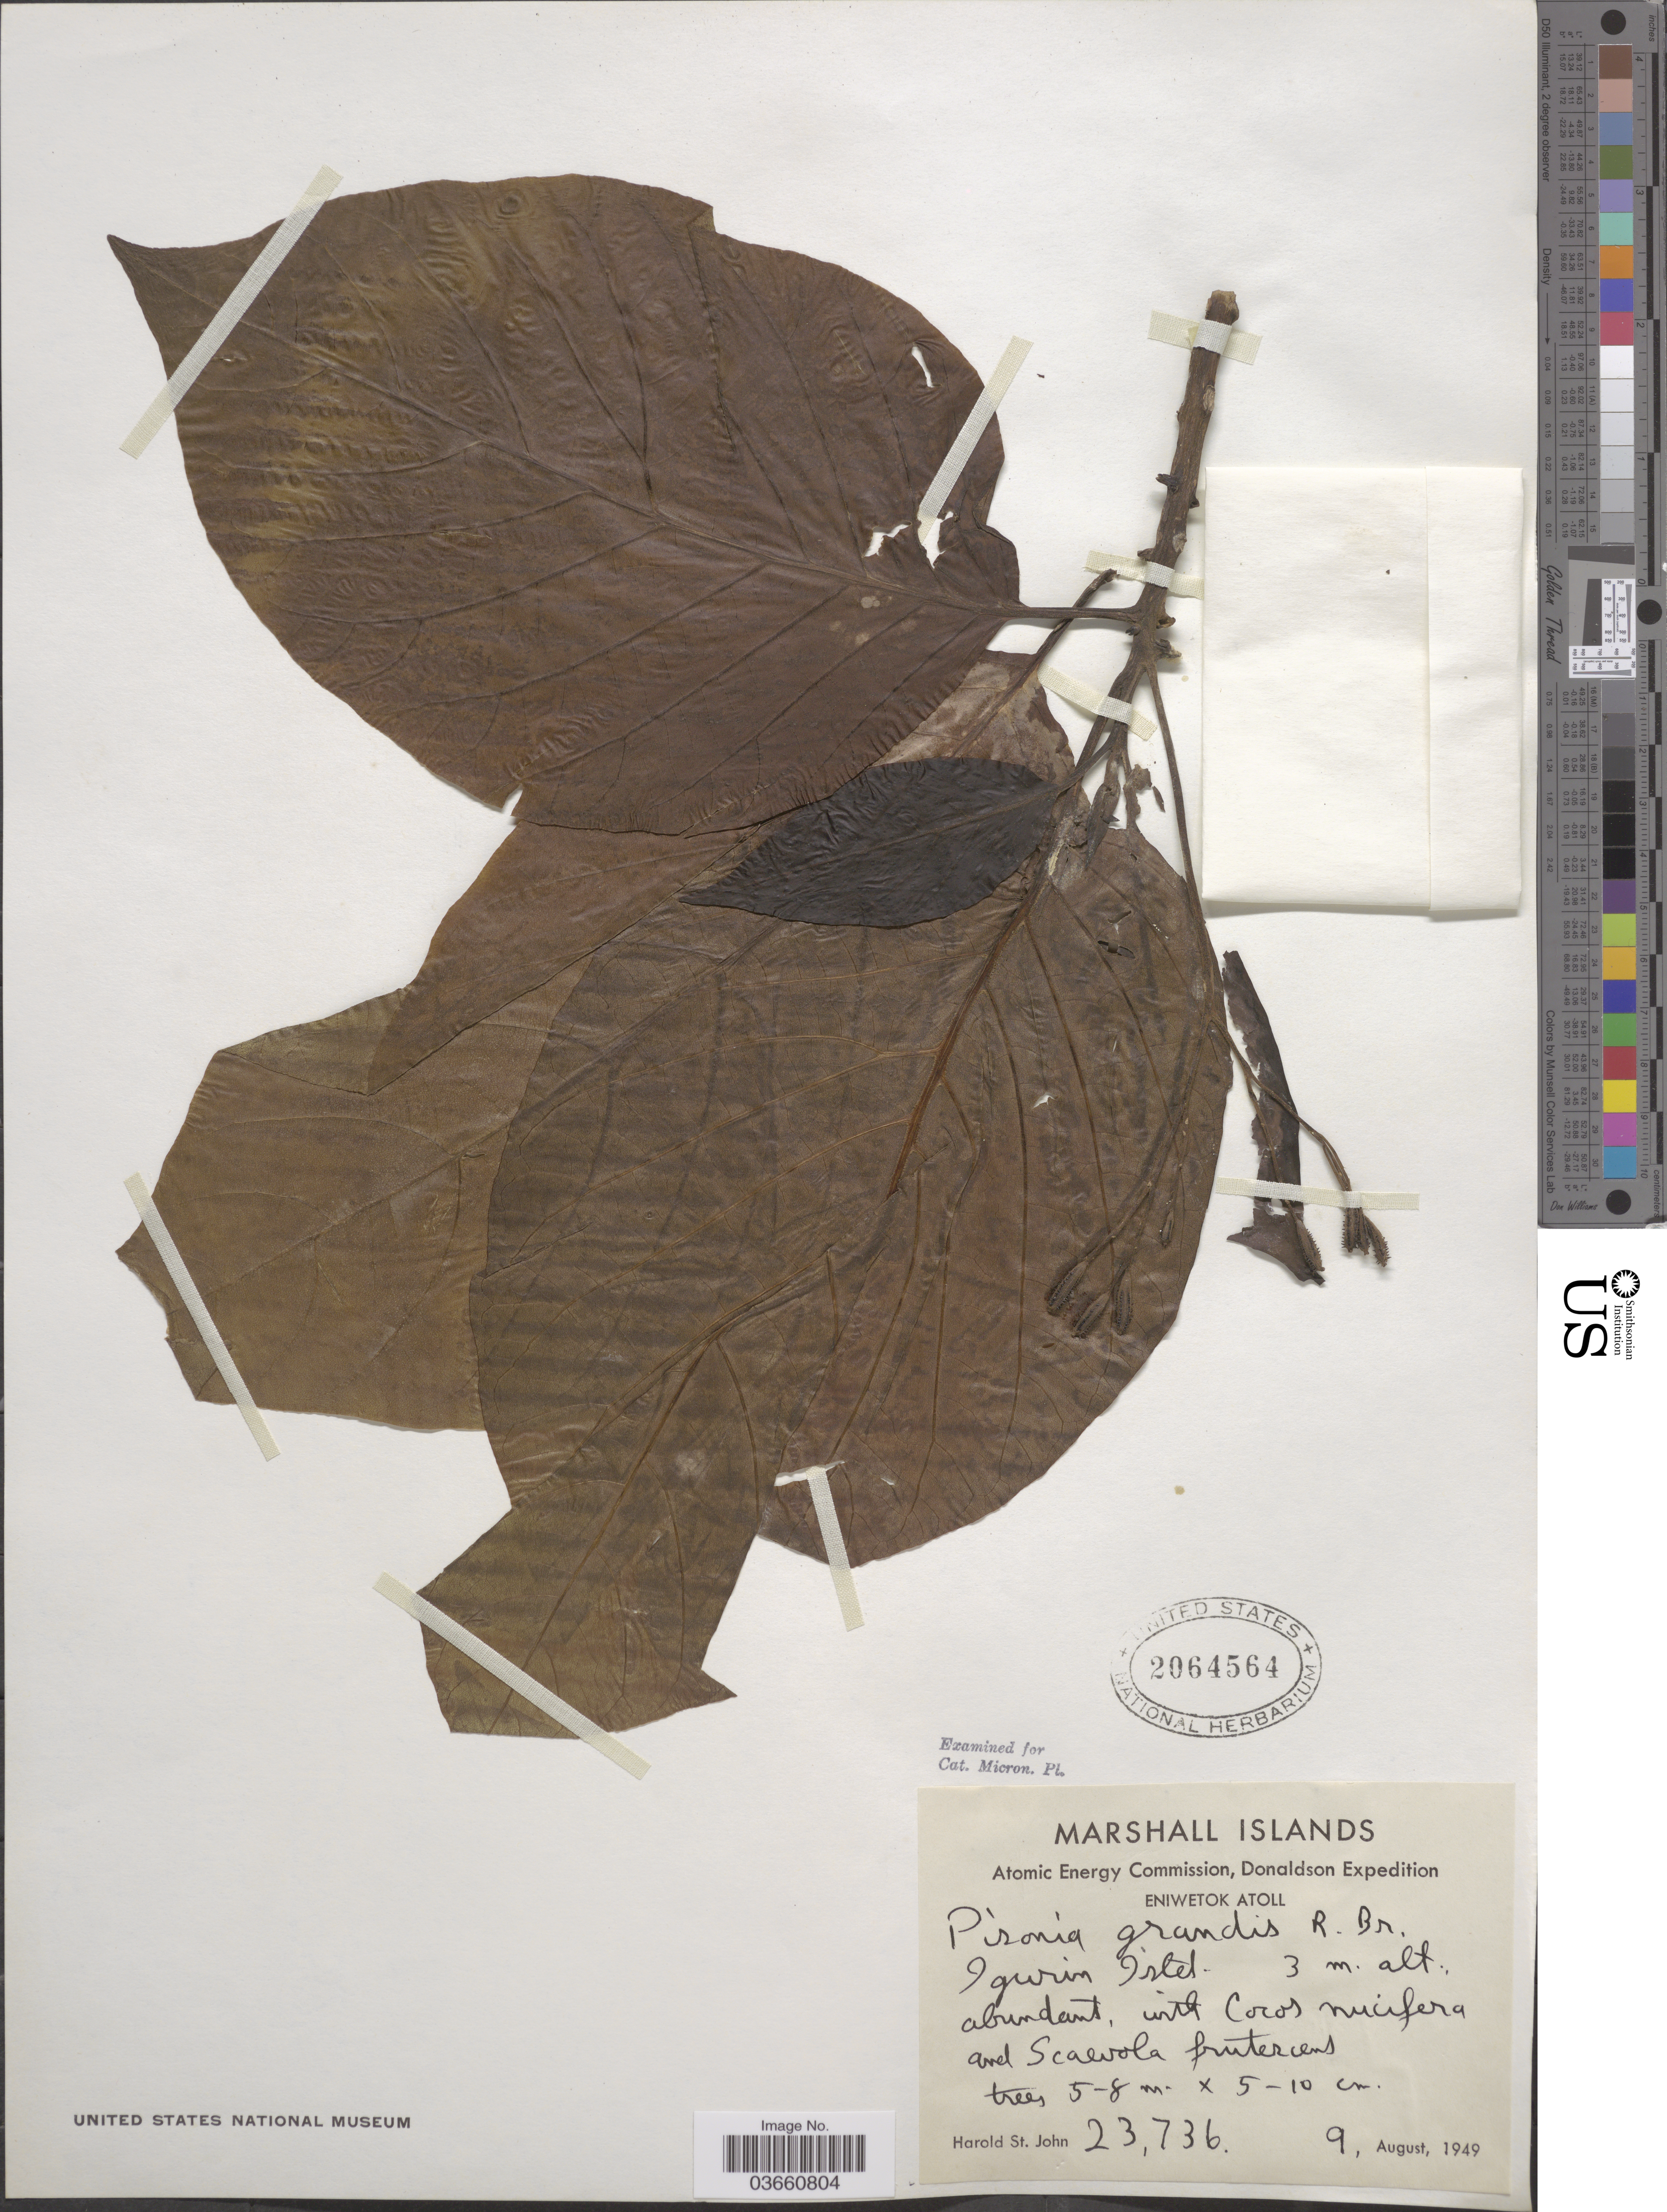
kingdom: Plantae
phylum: Tracheophyta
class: Magnoliopsida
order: Caryophyllales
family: Nyctaginaceae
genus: Pisonia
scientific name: Pisonia grandis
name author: R. Br.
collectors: H. St. John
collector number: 23736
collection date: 1949-08-09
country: Marshall Islands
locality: Eniwetok Atoll. Igurin Islet.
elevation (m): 3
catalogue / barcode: US 2064564